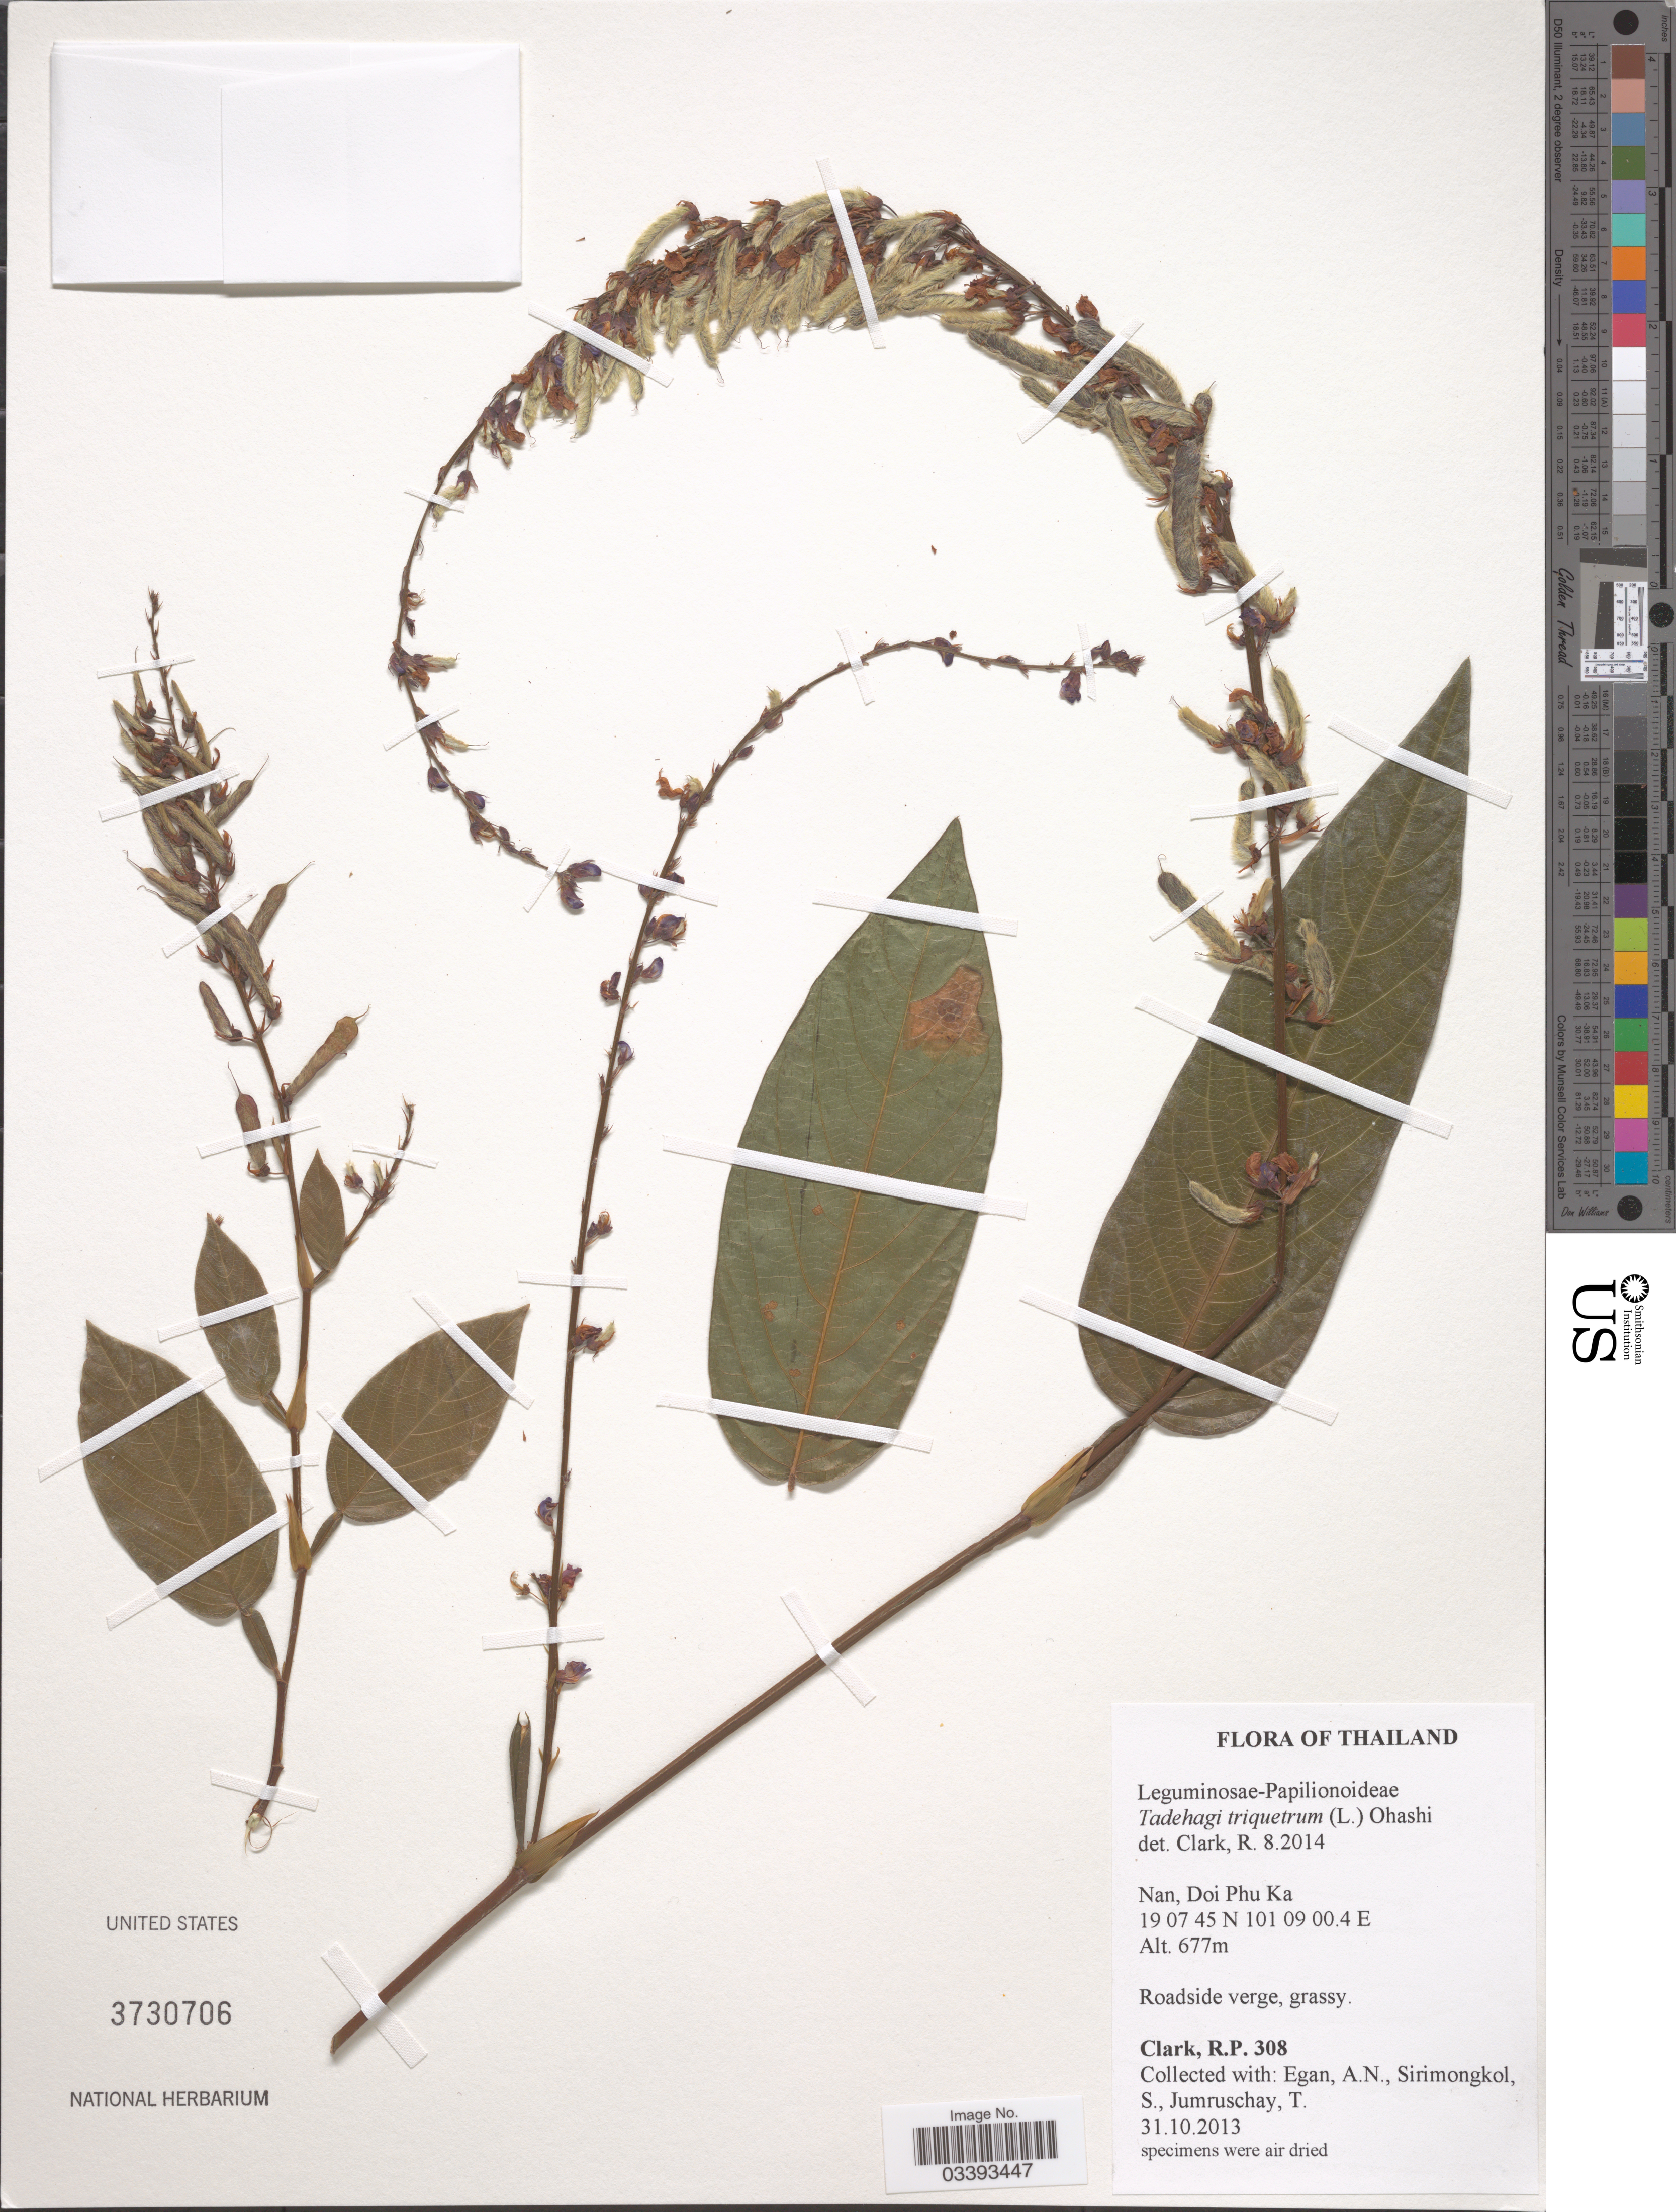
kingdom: Plantae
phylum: Tracheophyta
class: Magnoliopsida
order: Fabales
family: Fabaceae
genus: Tadehagi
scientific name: Tadehagi triquetrum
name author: (L.) H. Ohashi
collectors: R. P. Clark, A. N. Egan, S. Sirimongkol & T. Jumruschay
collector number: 308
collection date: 2013-10-31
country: Thailand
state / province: Nan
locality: Doi Phu Ka.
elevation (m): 677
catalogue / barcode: US 3730706